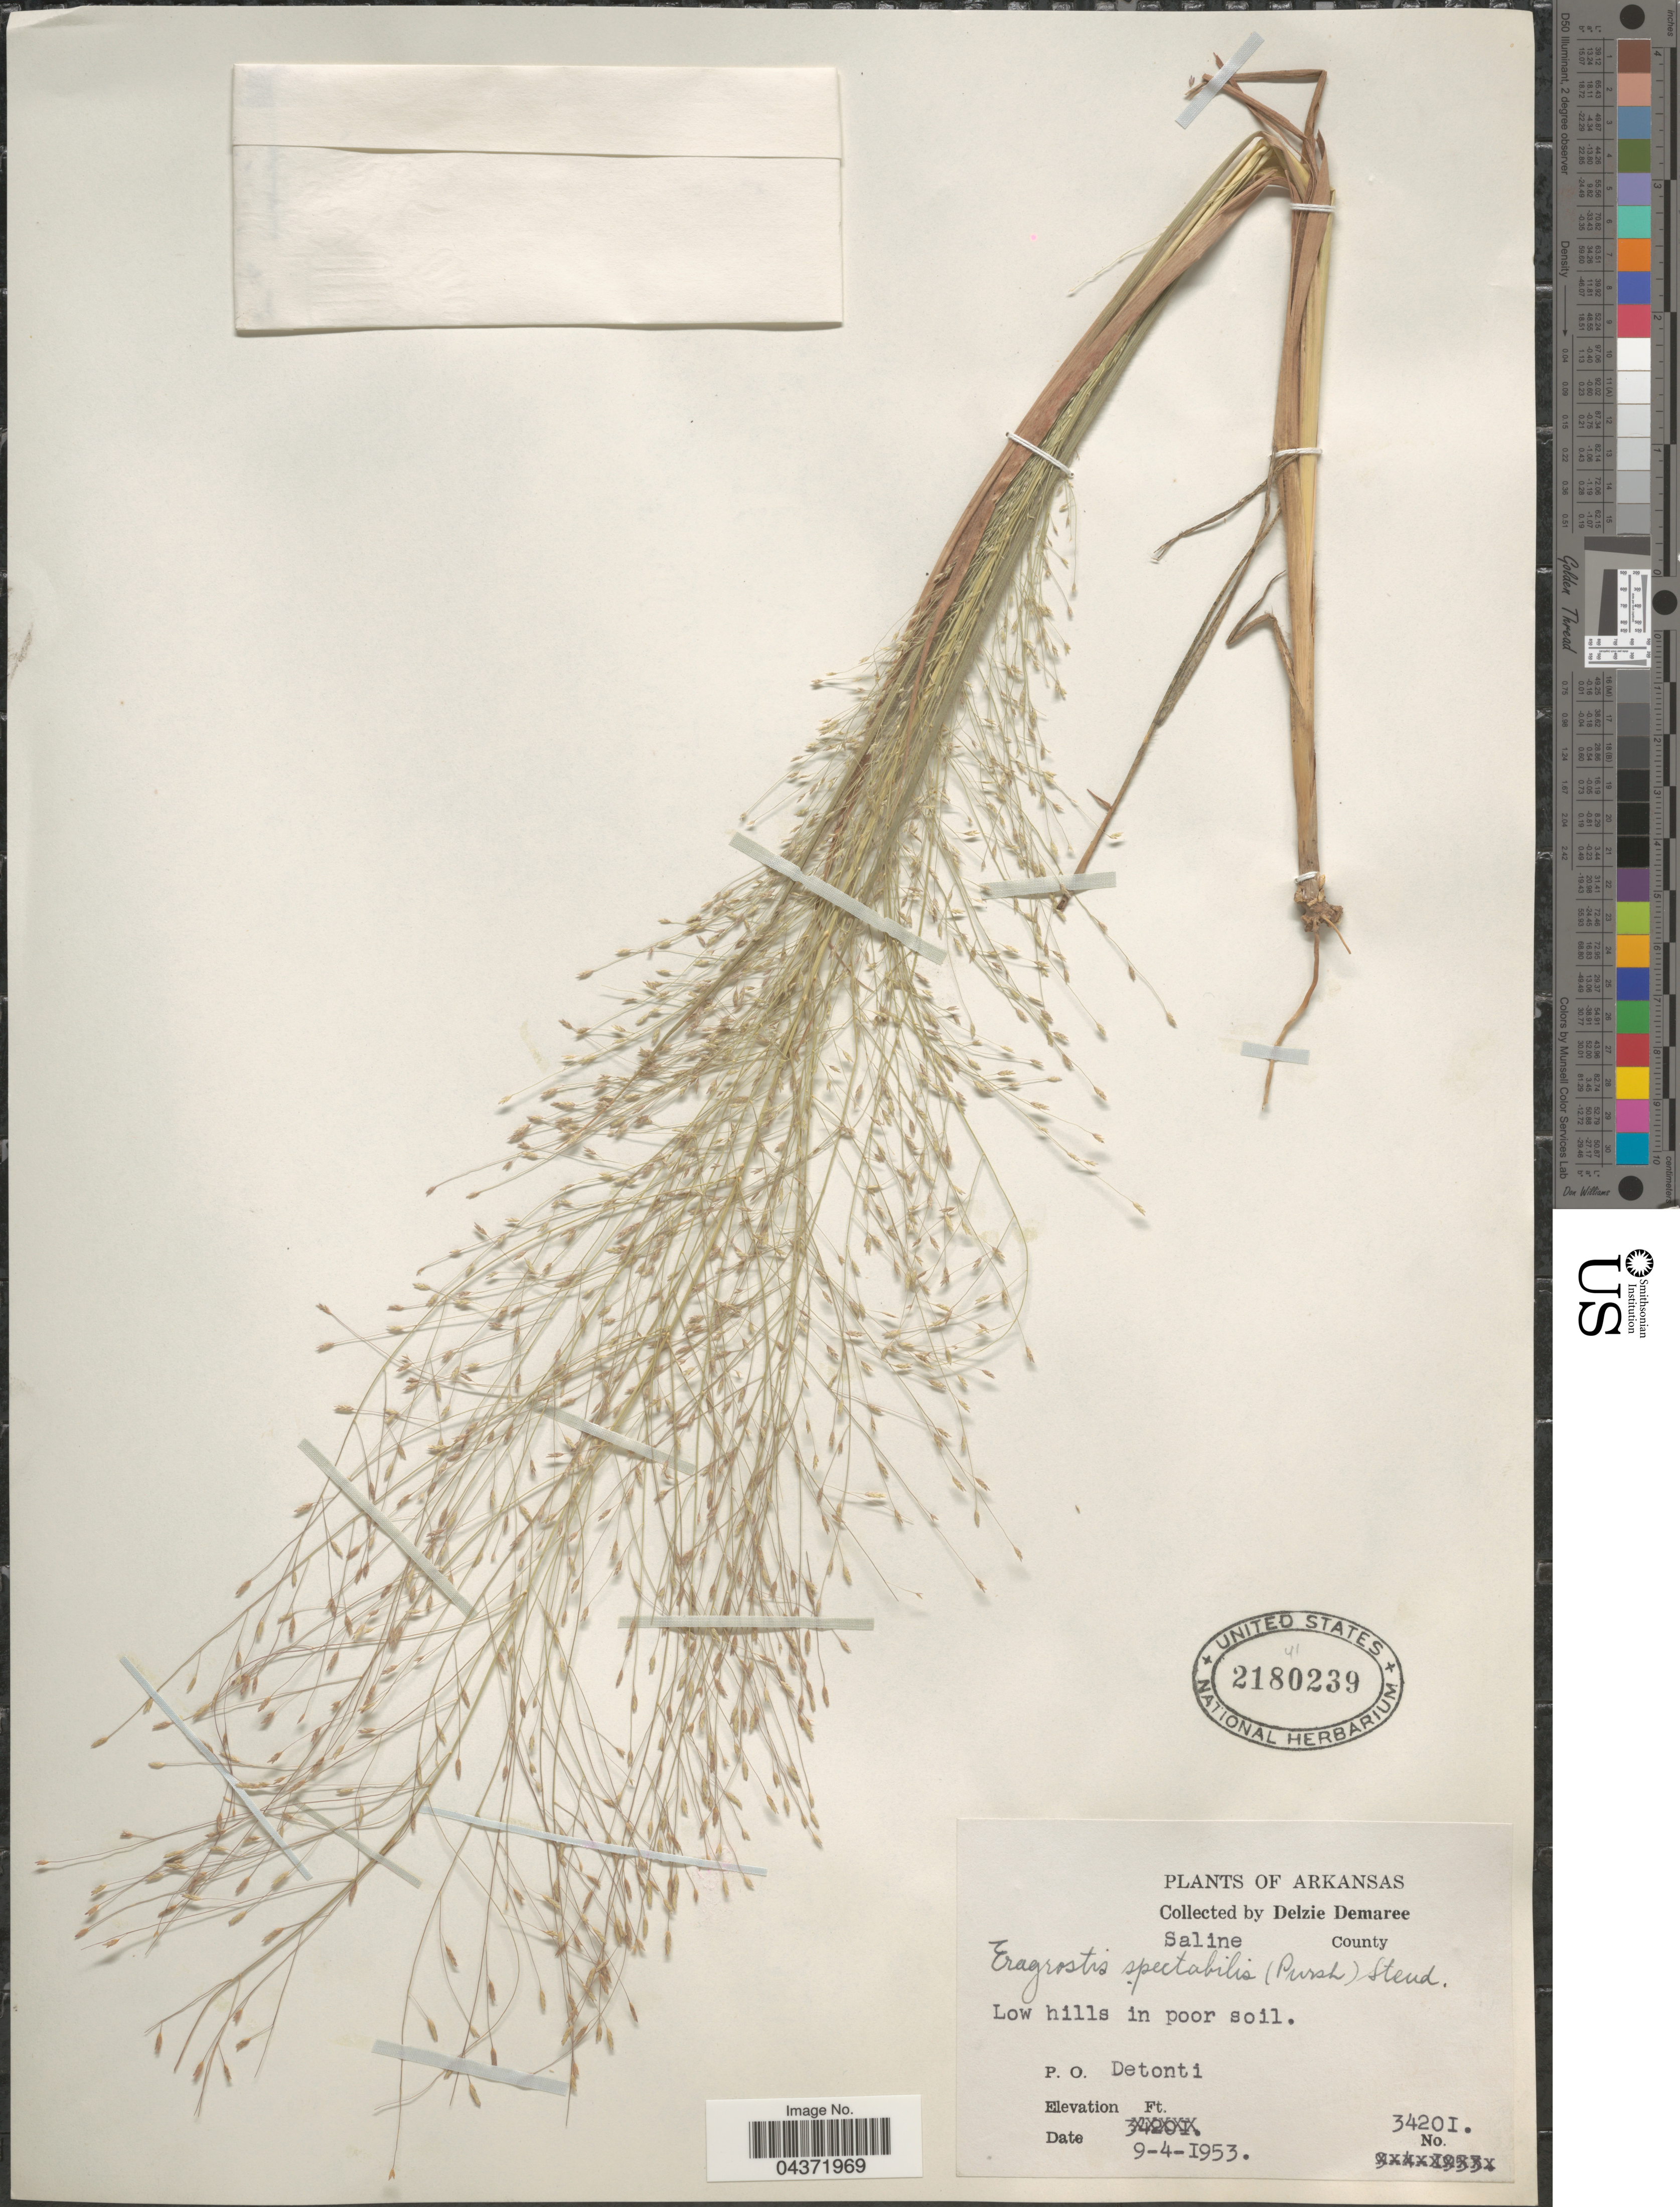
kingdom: Plantae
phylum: Tracheophyta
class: Liliopsida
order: Poales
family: Poaceae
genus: Eragrostis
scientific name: Eragrostis spectabilis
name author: (Pursh) Steud.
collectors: D. Demaree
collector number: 34201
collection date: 1953-09-04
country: United States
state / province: Arkansas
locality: Saline County. P. O. Detonti.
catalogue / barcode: US 2180239